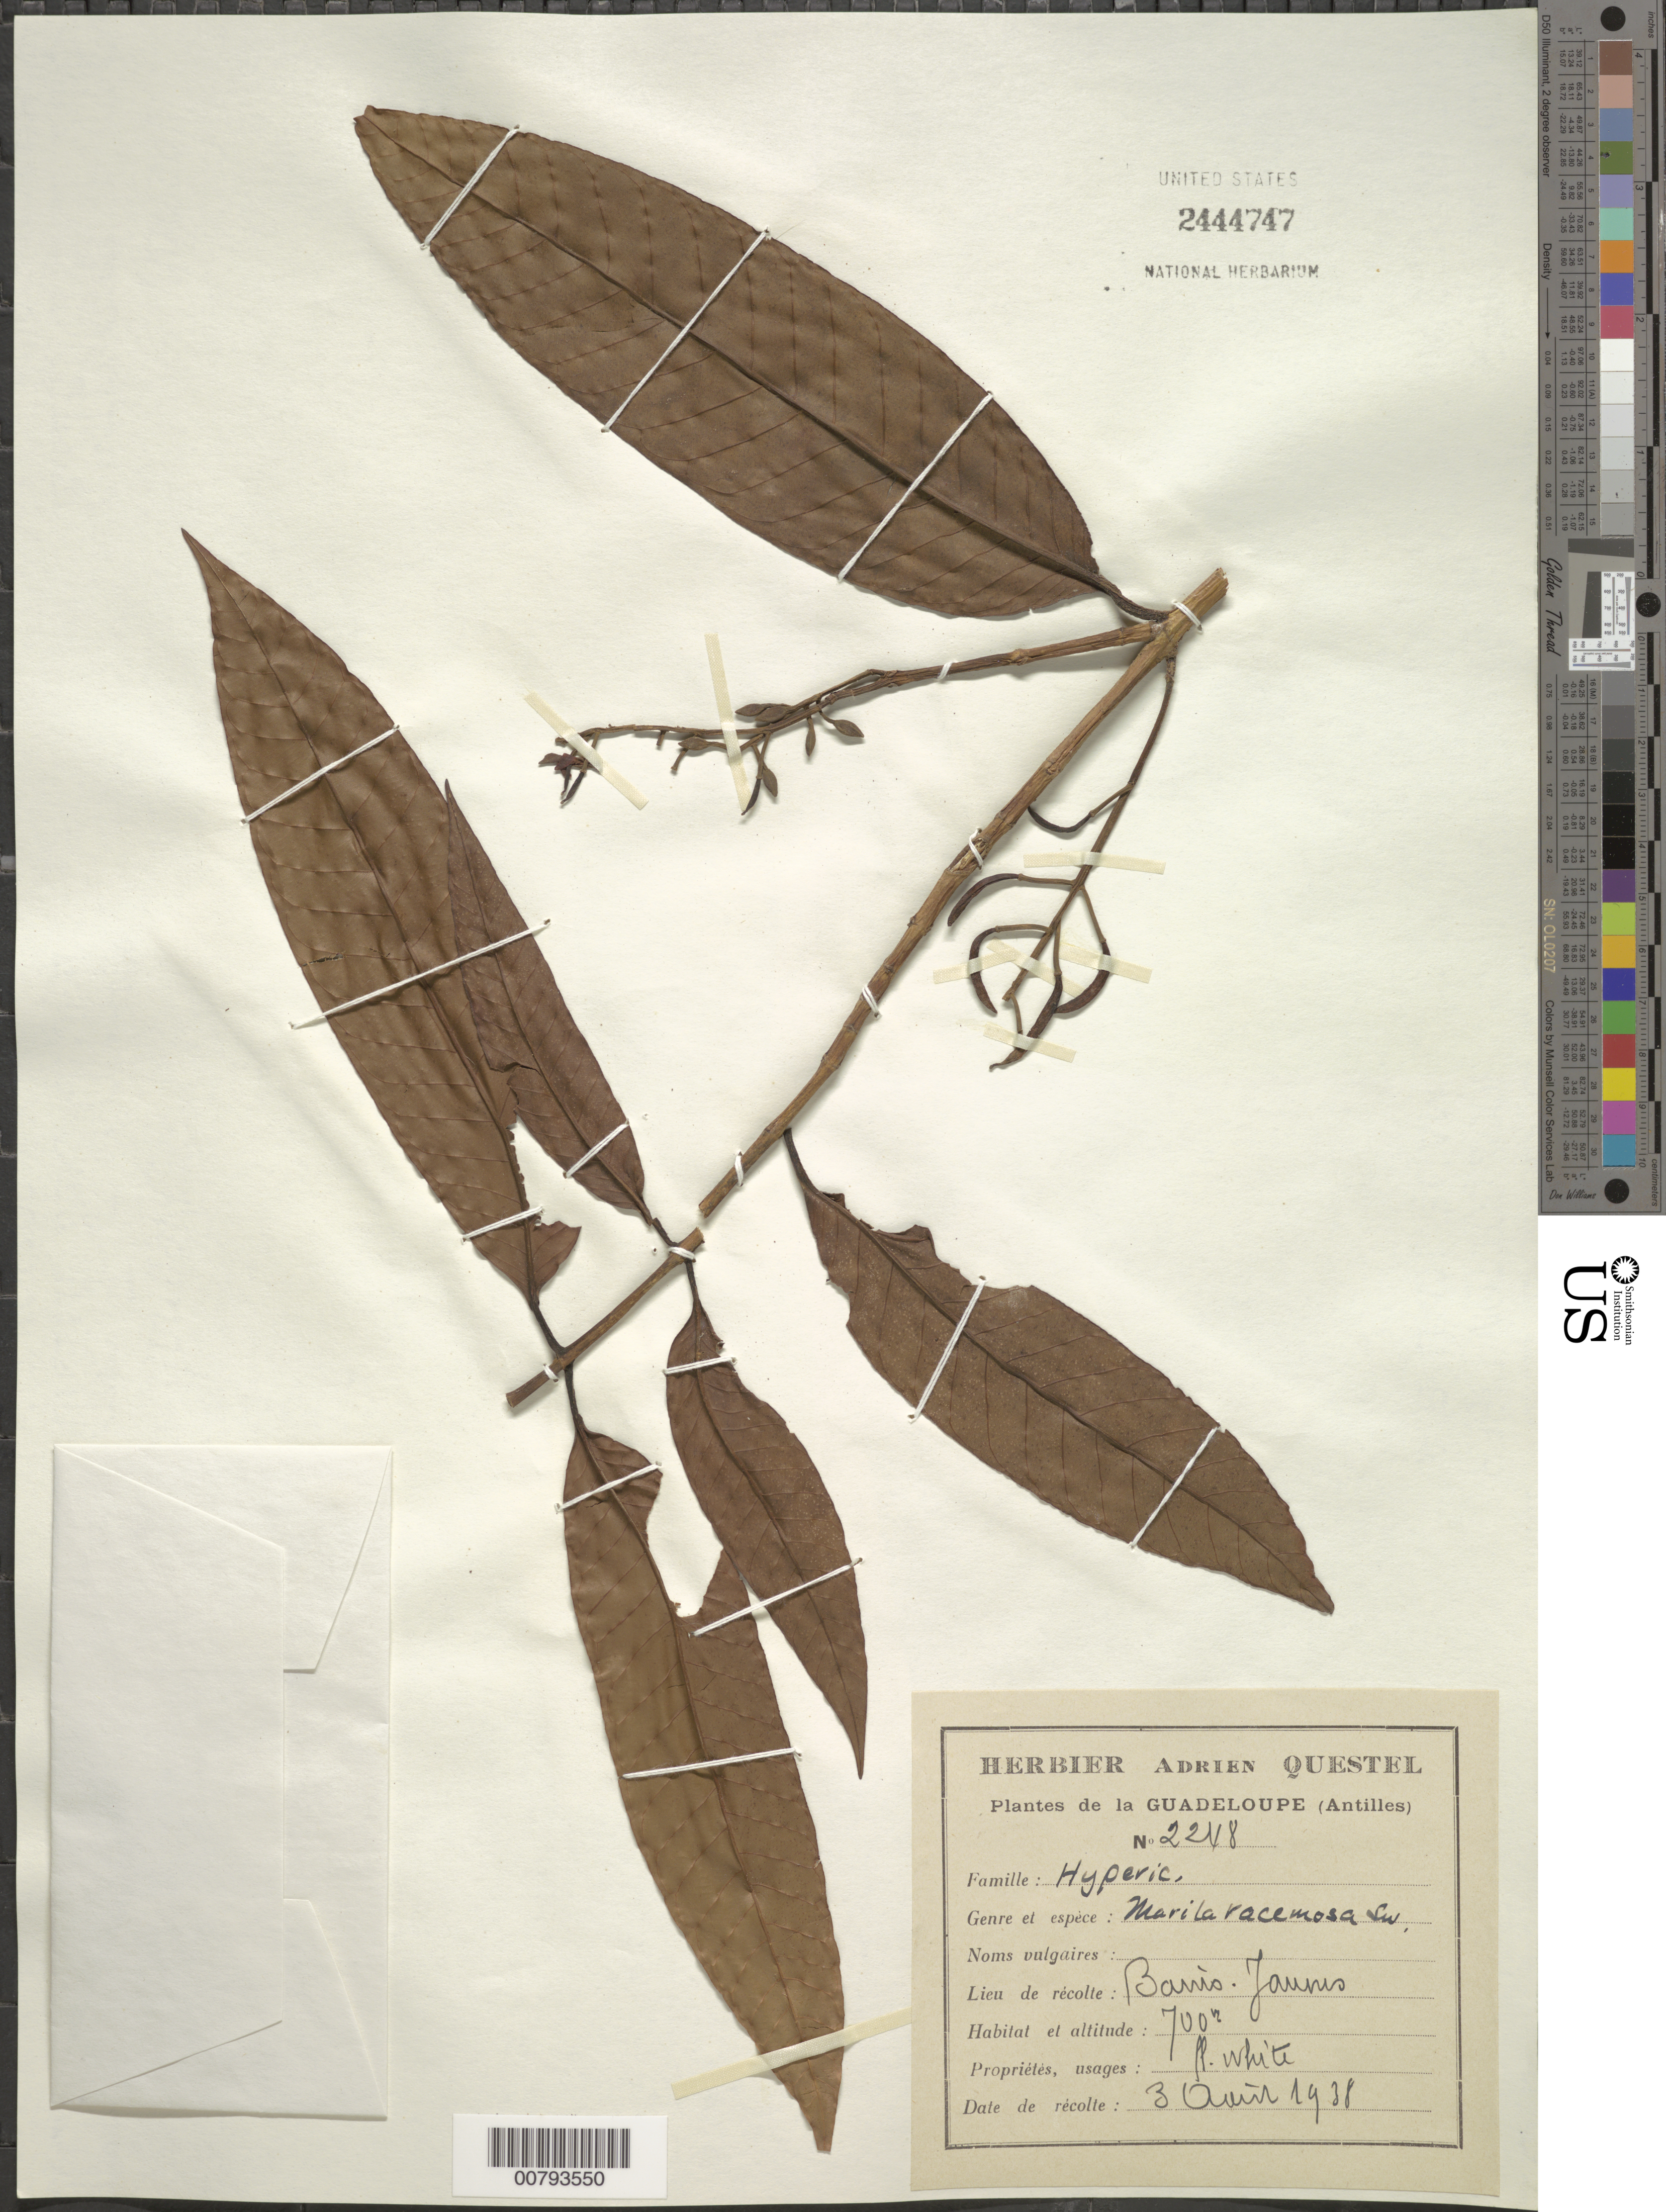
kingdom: Plantae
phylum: Tracheophyta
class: Magnoliopsida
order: Malpighiales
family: Calophyllaceae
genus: Marila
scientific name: Marila racemosa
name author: Sw.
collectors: A. Questel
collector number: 2248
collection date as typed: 03 Aug 1938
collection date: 1938-08-03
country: Guadeloupe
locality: Bains-Jaunes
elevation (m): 700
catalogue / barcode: US 2444747